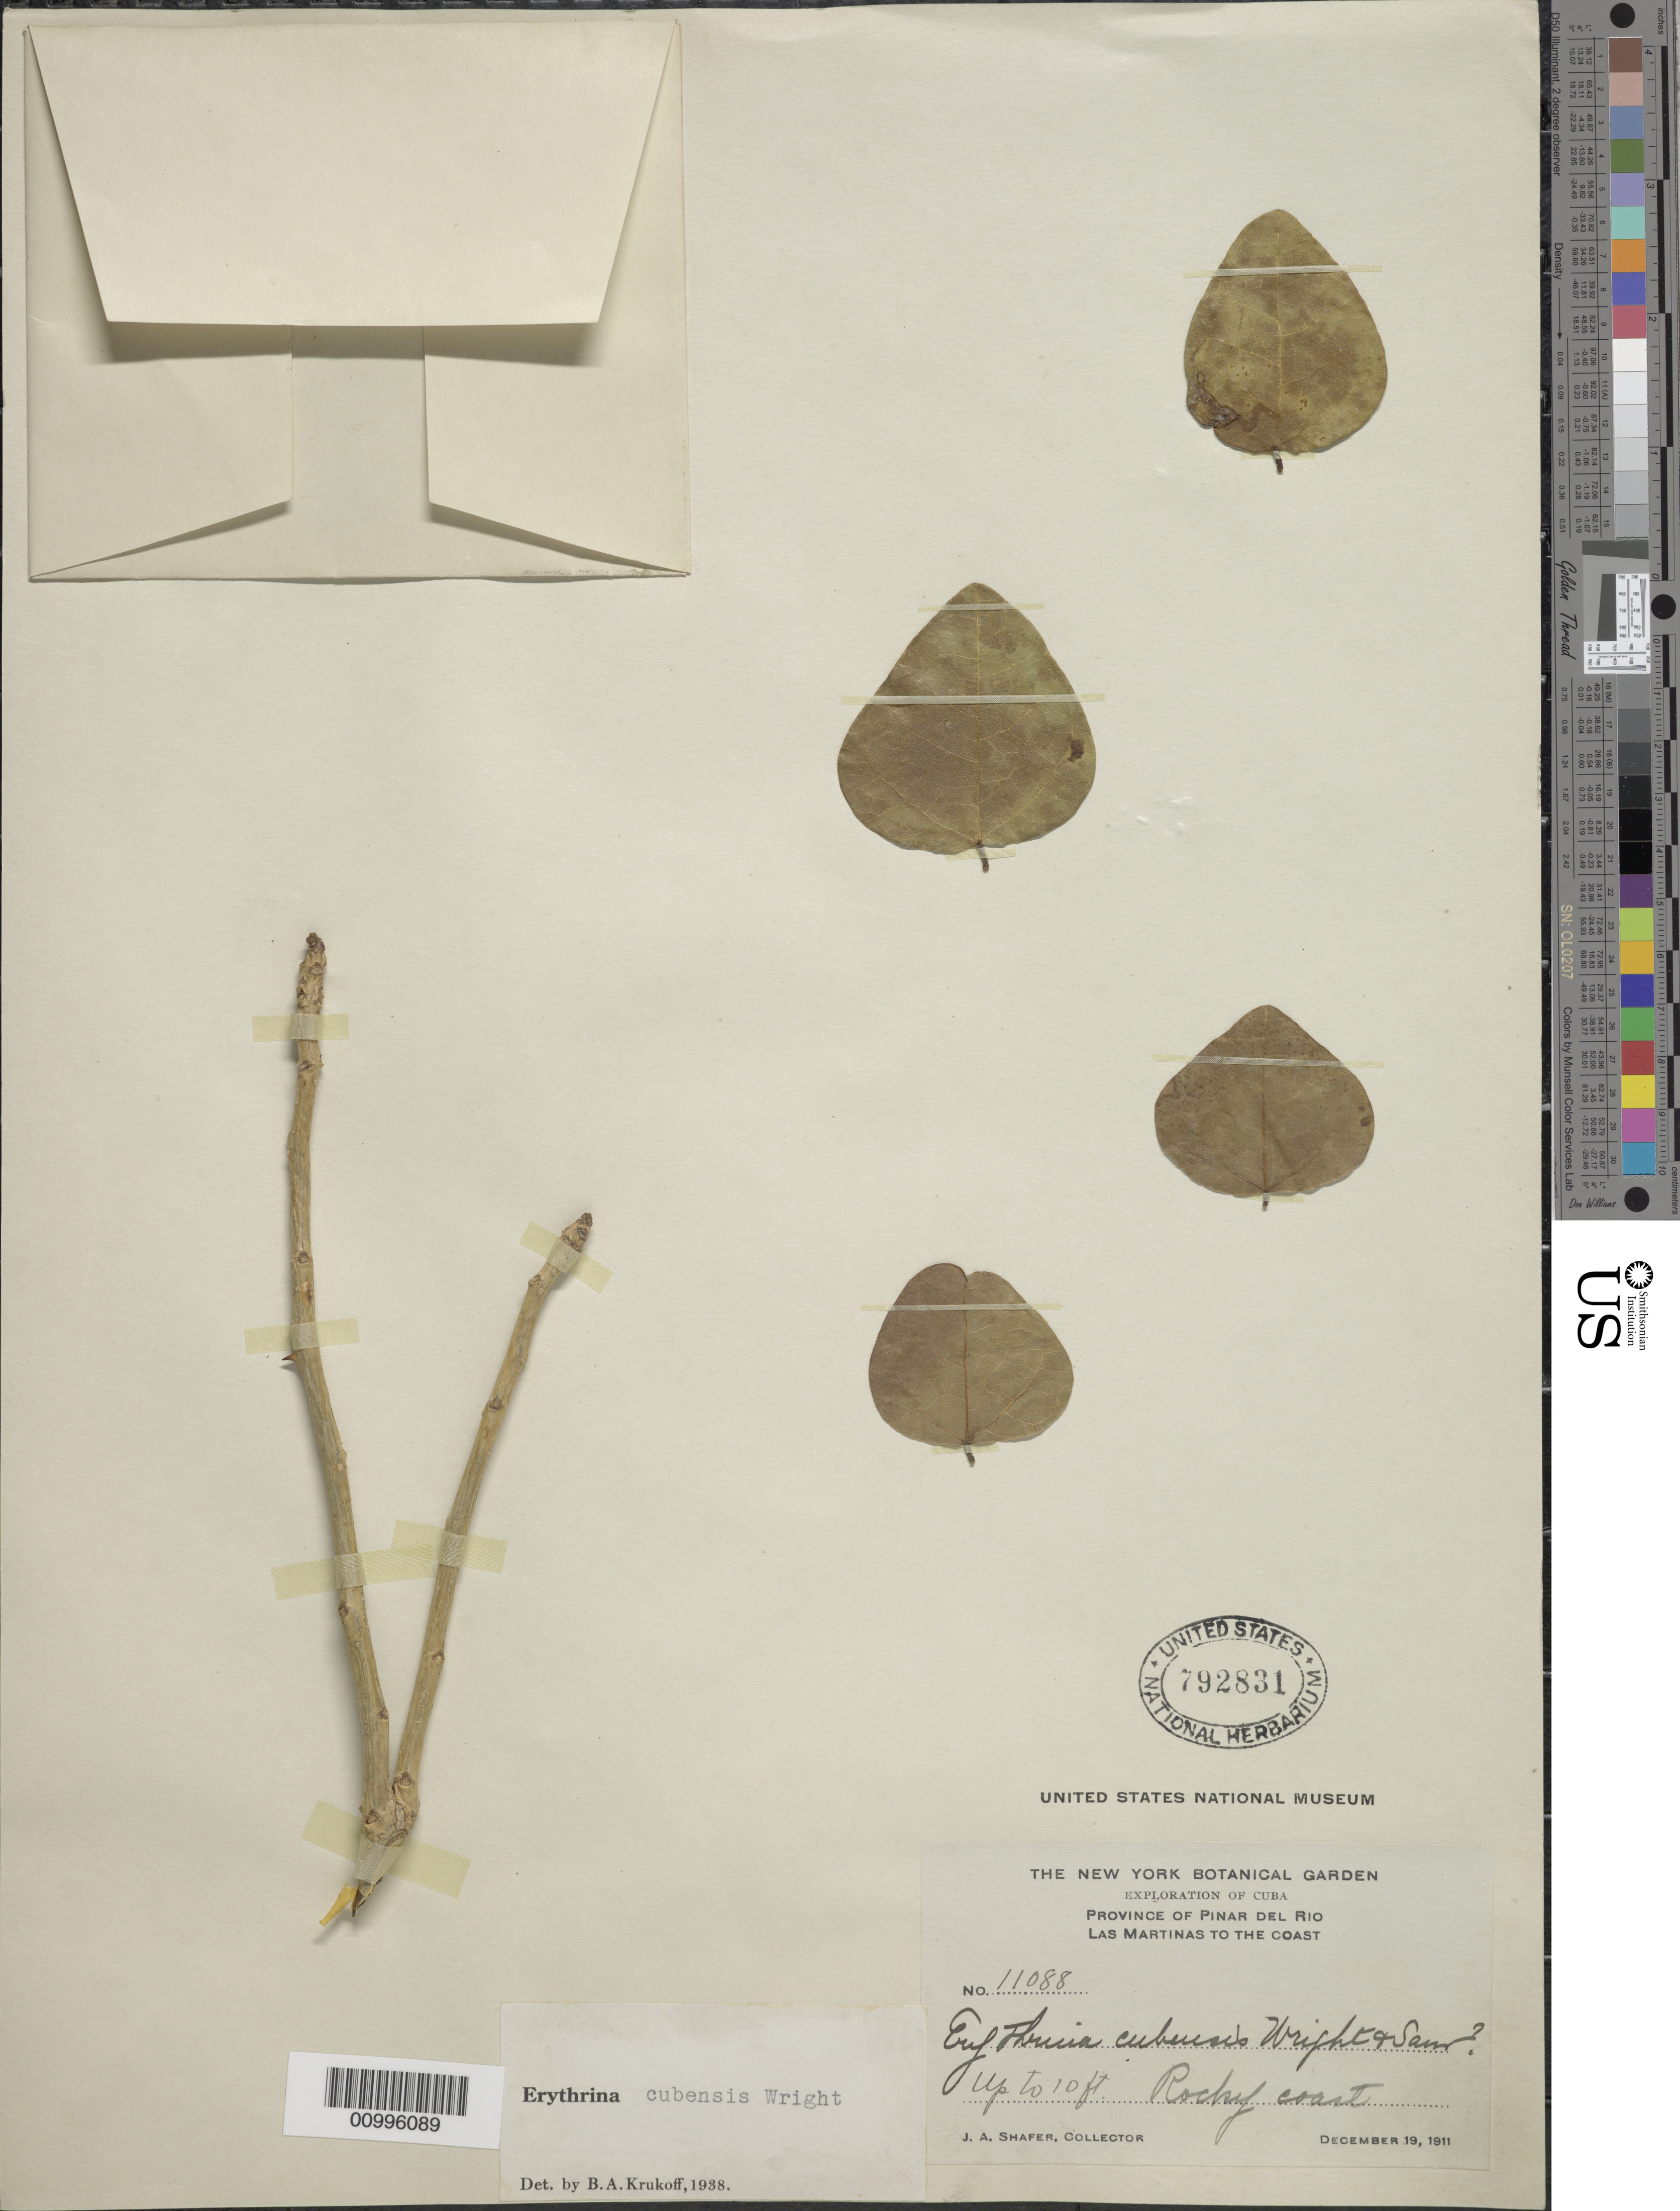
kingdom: Plantae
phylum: Tracheophyta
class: Magnoliopsida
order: Fabales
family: Fabaceae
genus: Erythrina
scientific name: Erythrina cubensis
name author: C. Wright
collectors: J. A. Shafer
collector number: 11088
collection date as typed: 19 Dec 1911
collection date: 1911-12-19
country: Cuba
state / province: Pinar del Rio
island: Cuba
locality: Rocky coast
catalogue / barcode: US 792831